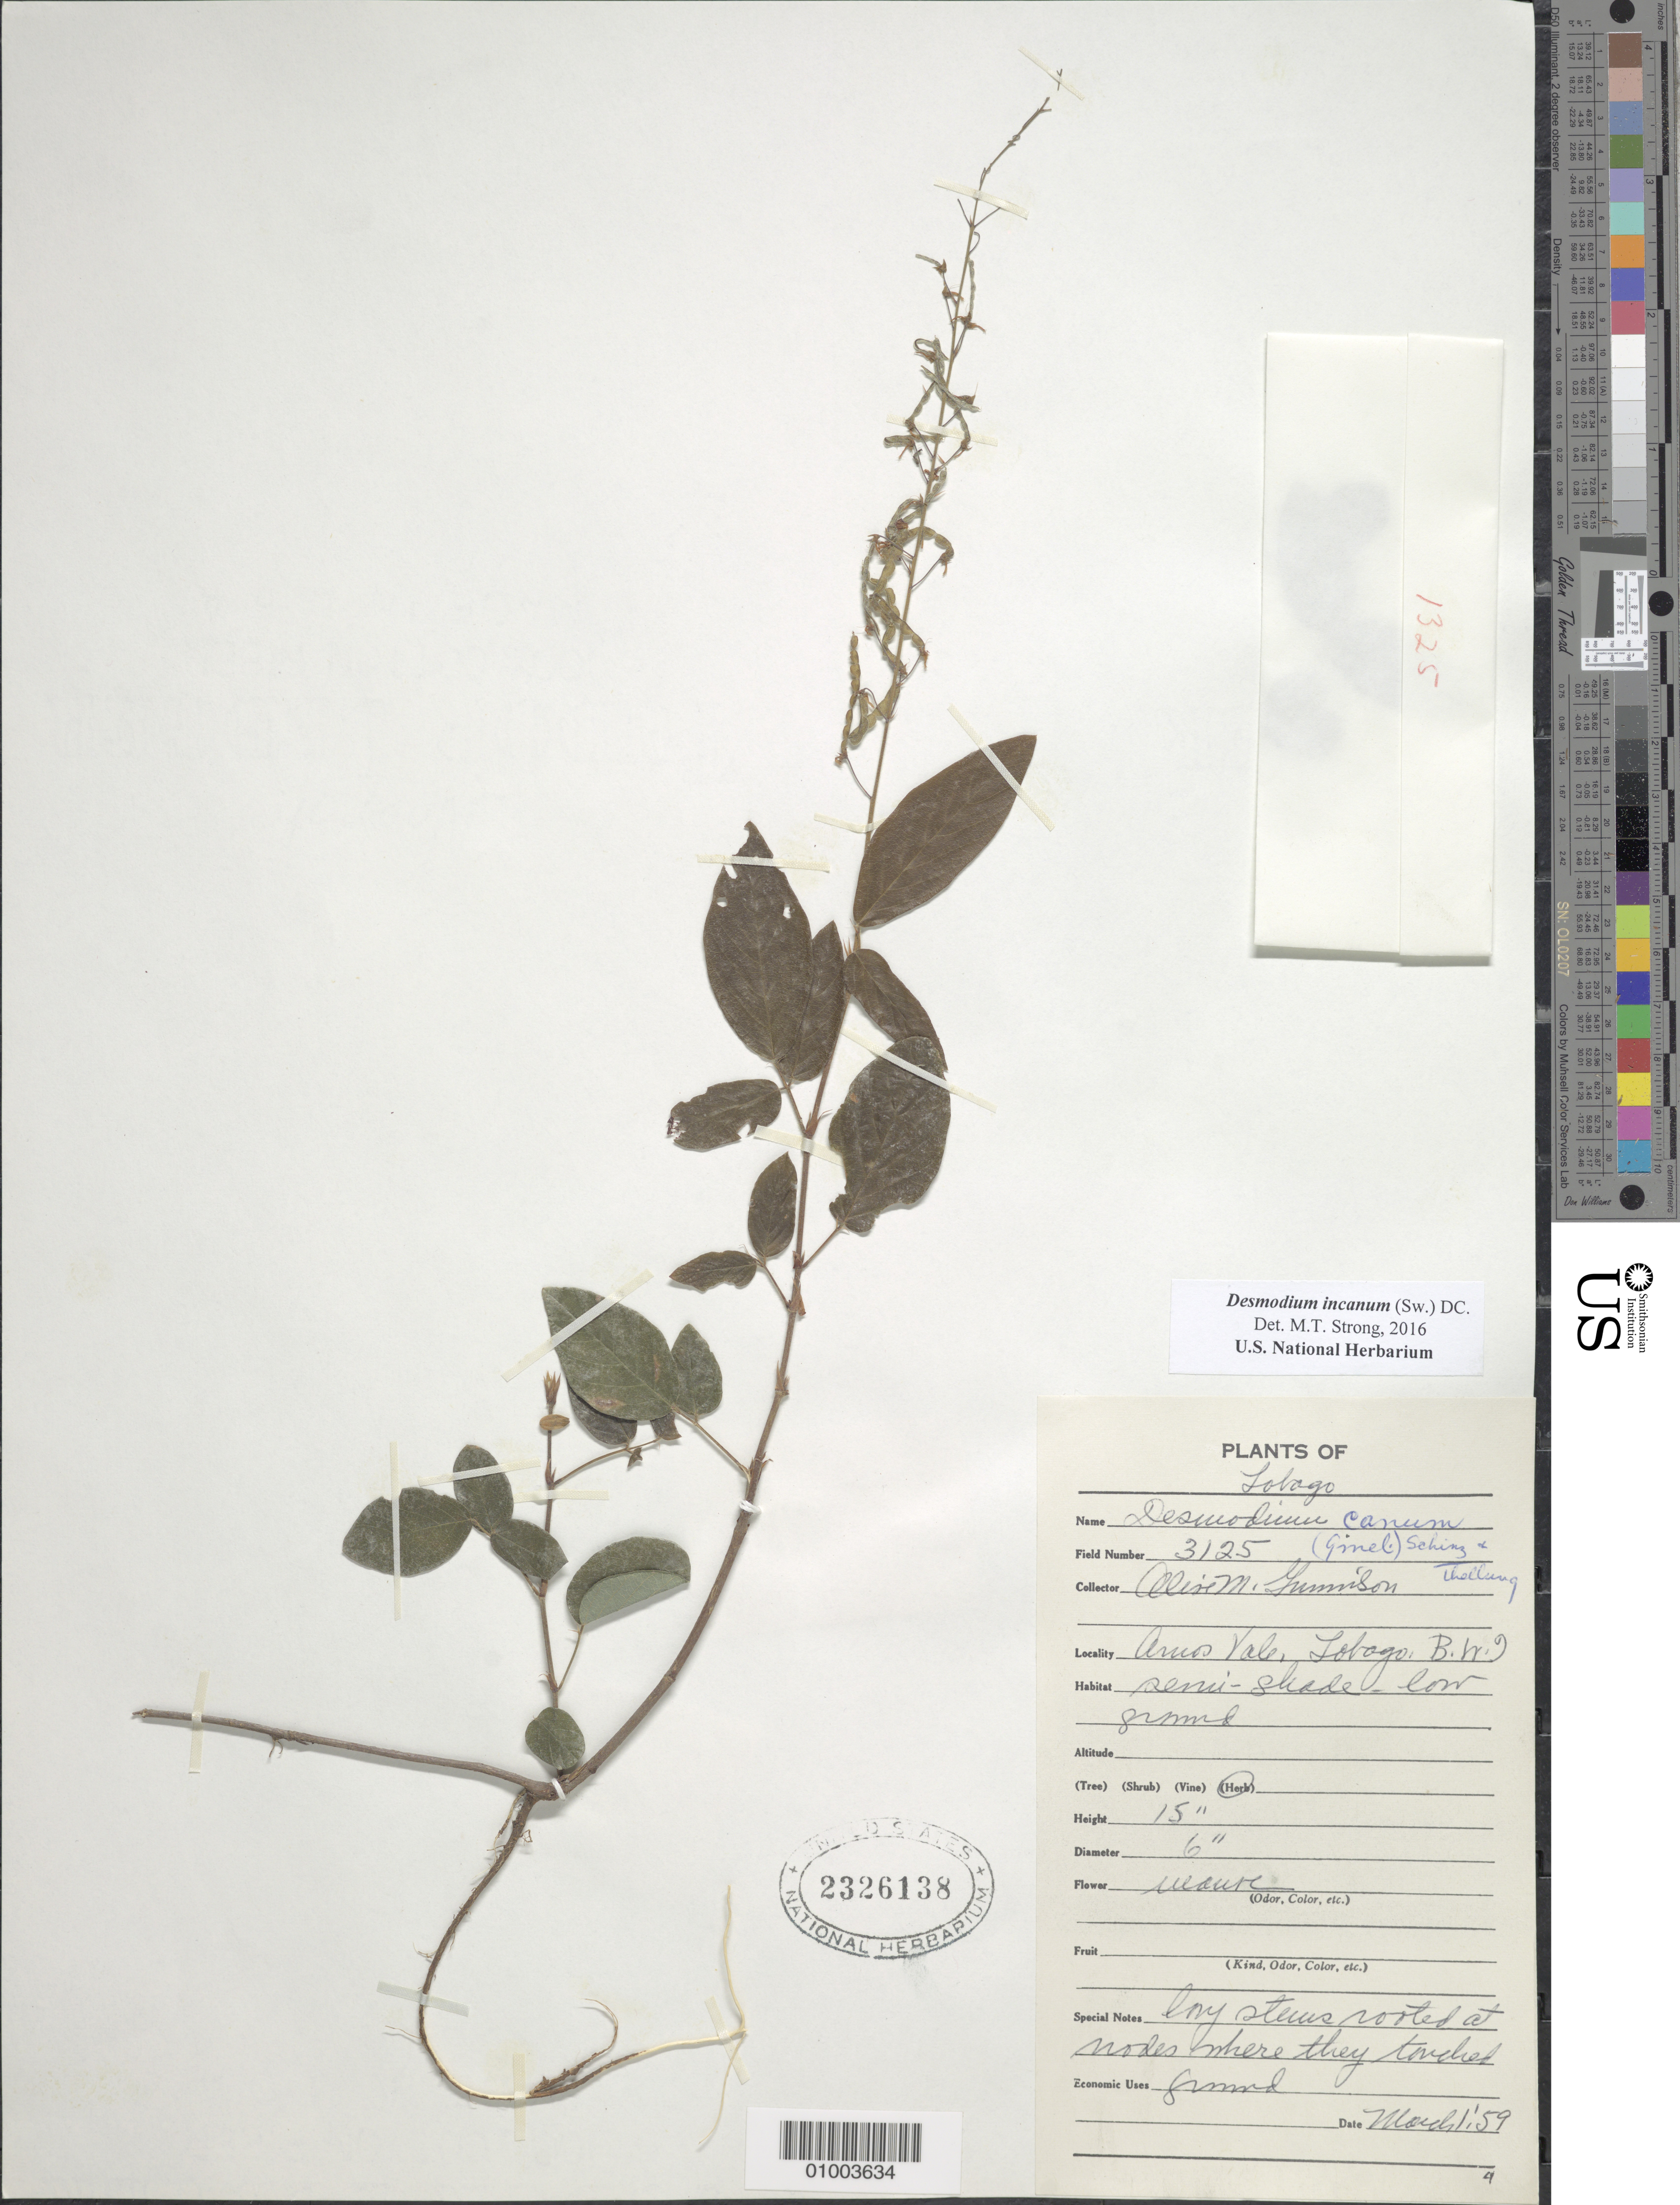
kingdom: Plantae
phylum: Tracheophyta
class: Magnoliopsida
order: Fabales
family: Fabaceae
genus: Desmodium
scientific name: Desmodium incanum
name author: (Sw.) DC.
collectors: G. Lummis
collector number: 3125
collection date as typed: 01 Mar 1959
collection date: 1959-03-01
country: Trinidad and Tobago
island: Tobago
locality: Arnos Vale, Tobago. semi-shade - low ground.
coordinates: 0 N, 0 E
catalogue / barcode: US 2326138